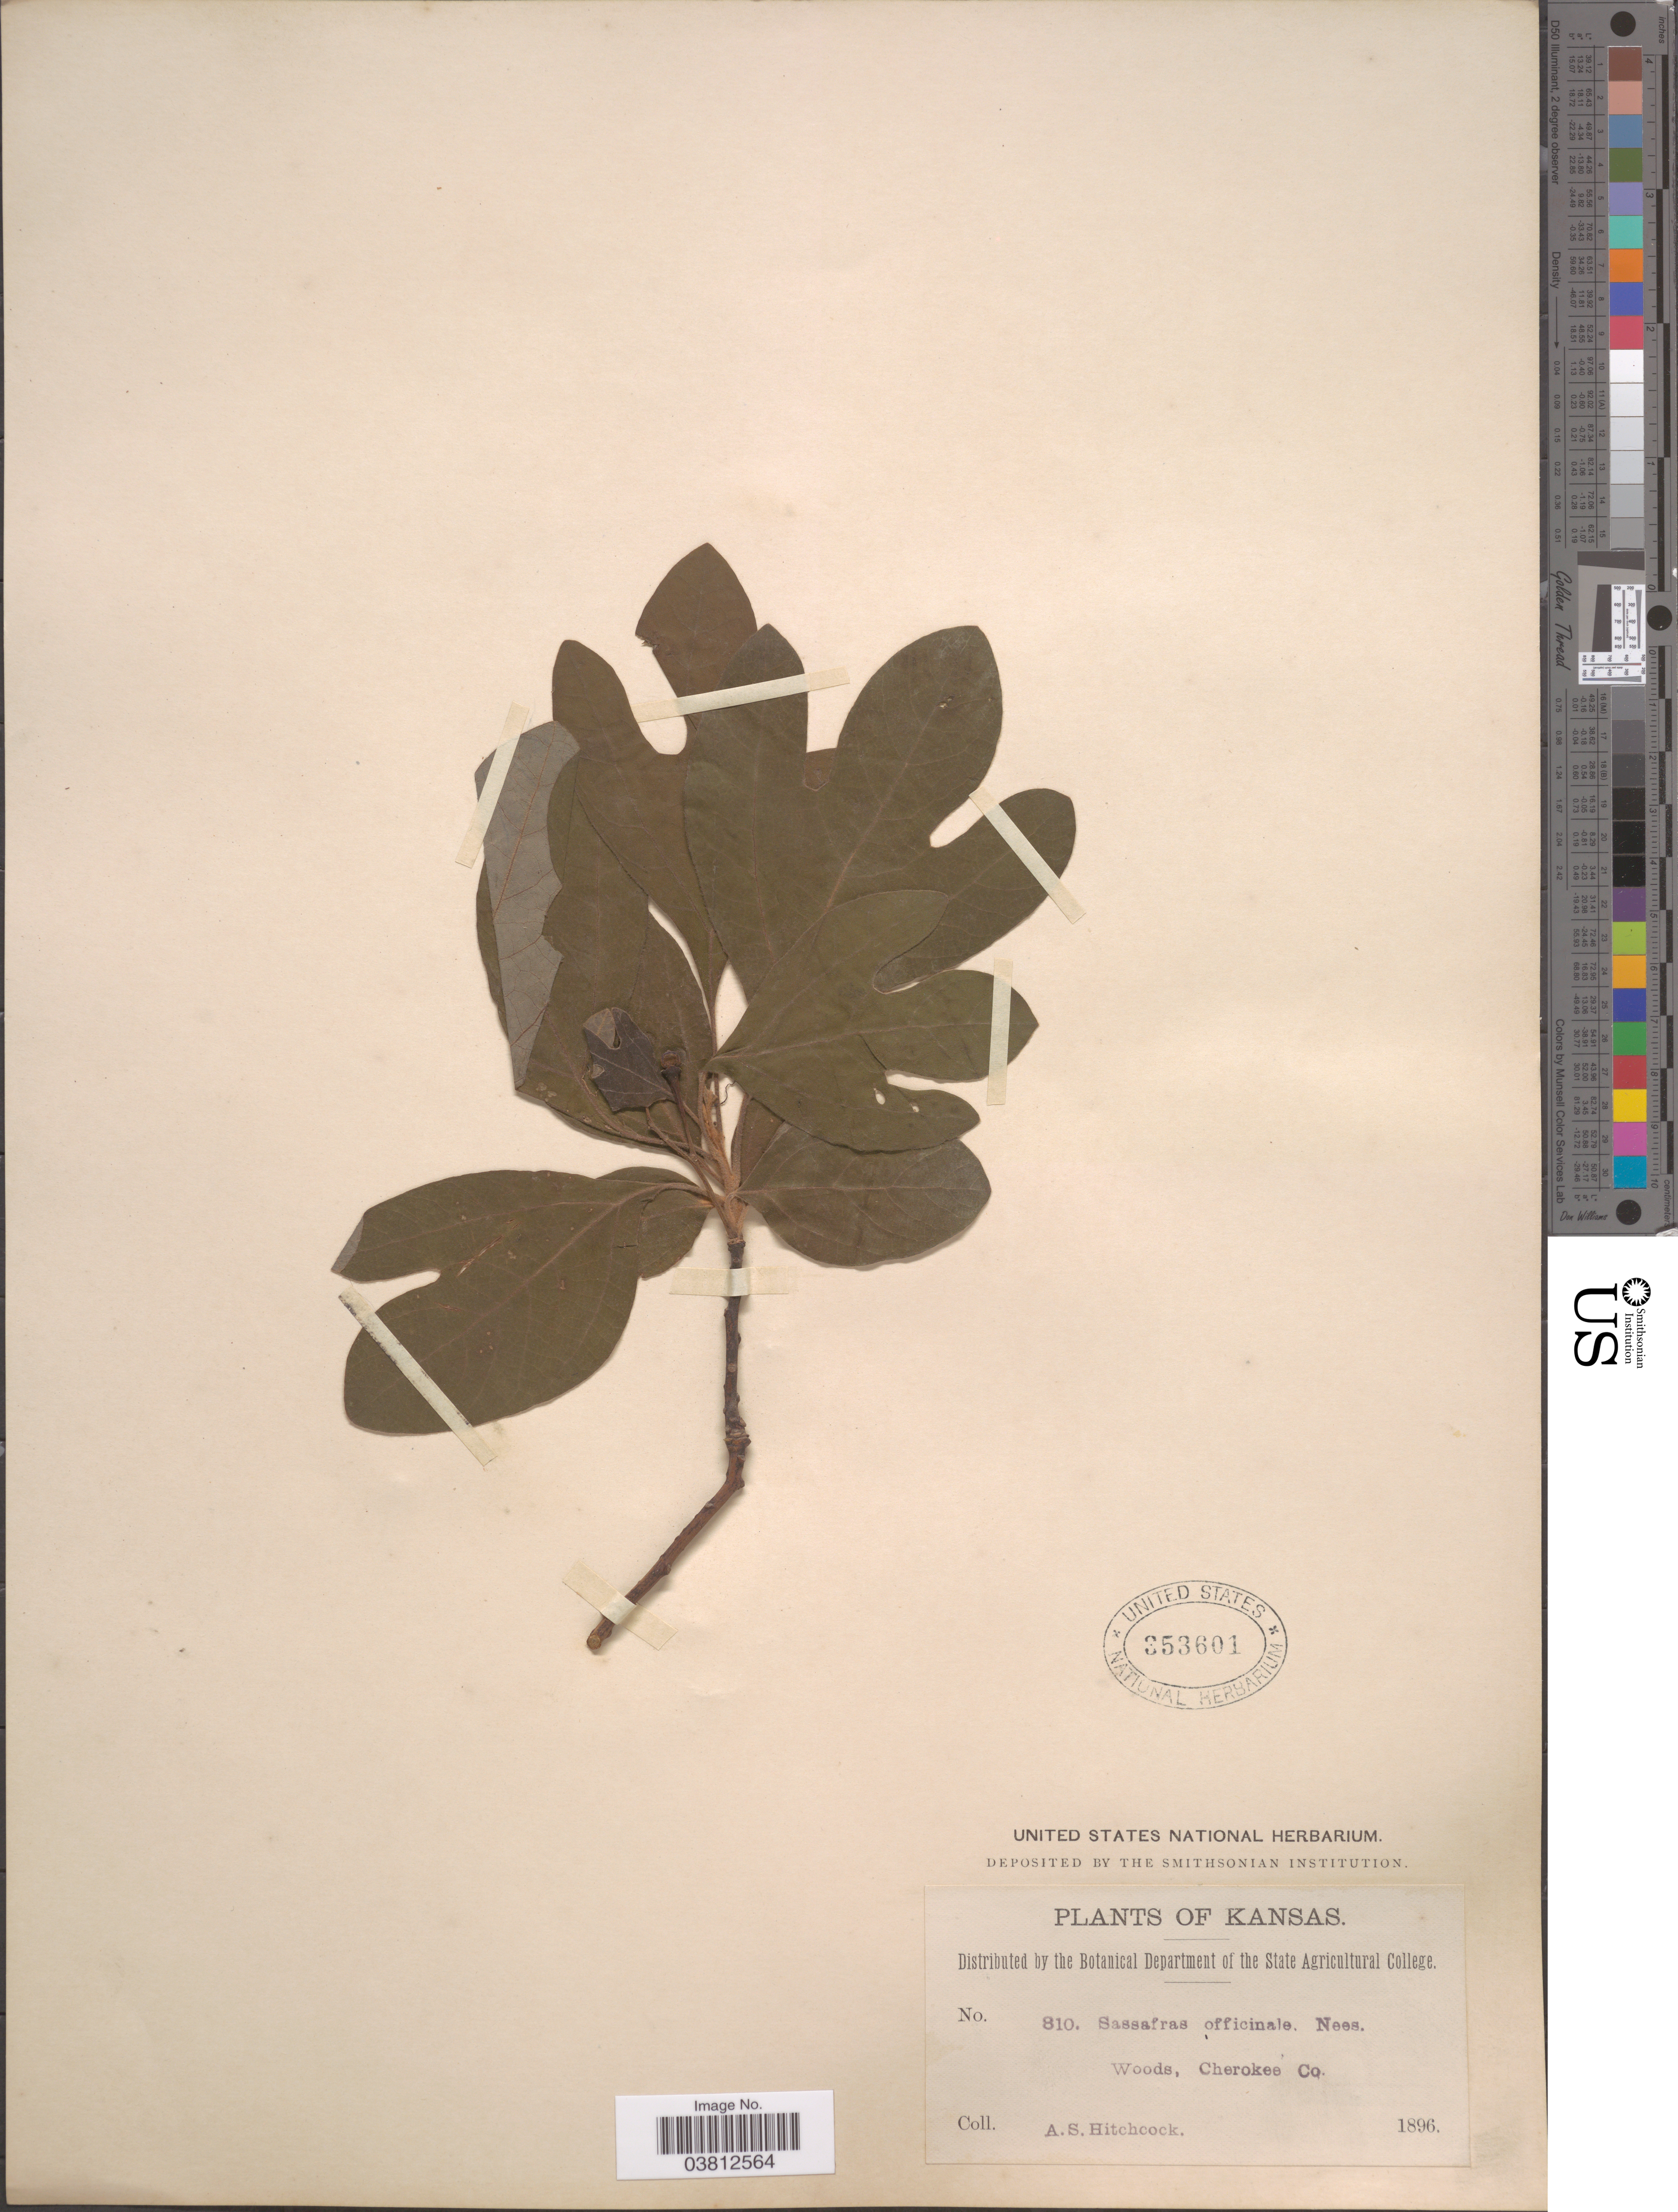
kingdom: Plantae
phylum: Tracheophyta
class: Magnoliopsida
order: Laurales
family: Lauraceae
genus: Sassafras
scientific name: Sassafras albidum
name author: (Nutt.) Nees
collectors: A. S. Hitchcock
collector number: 810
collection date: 1896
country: United States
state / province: Kansas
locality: Cherokee Co.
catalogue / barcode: US 353601